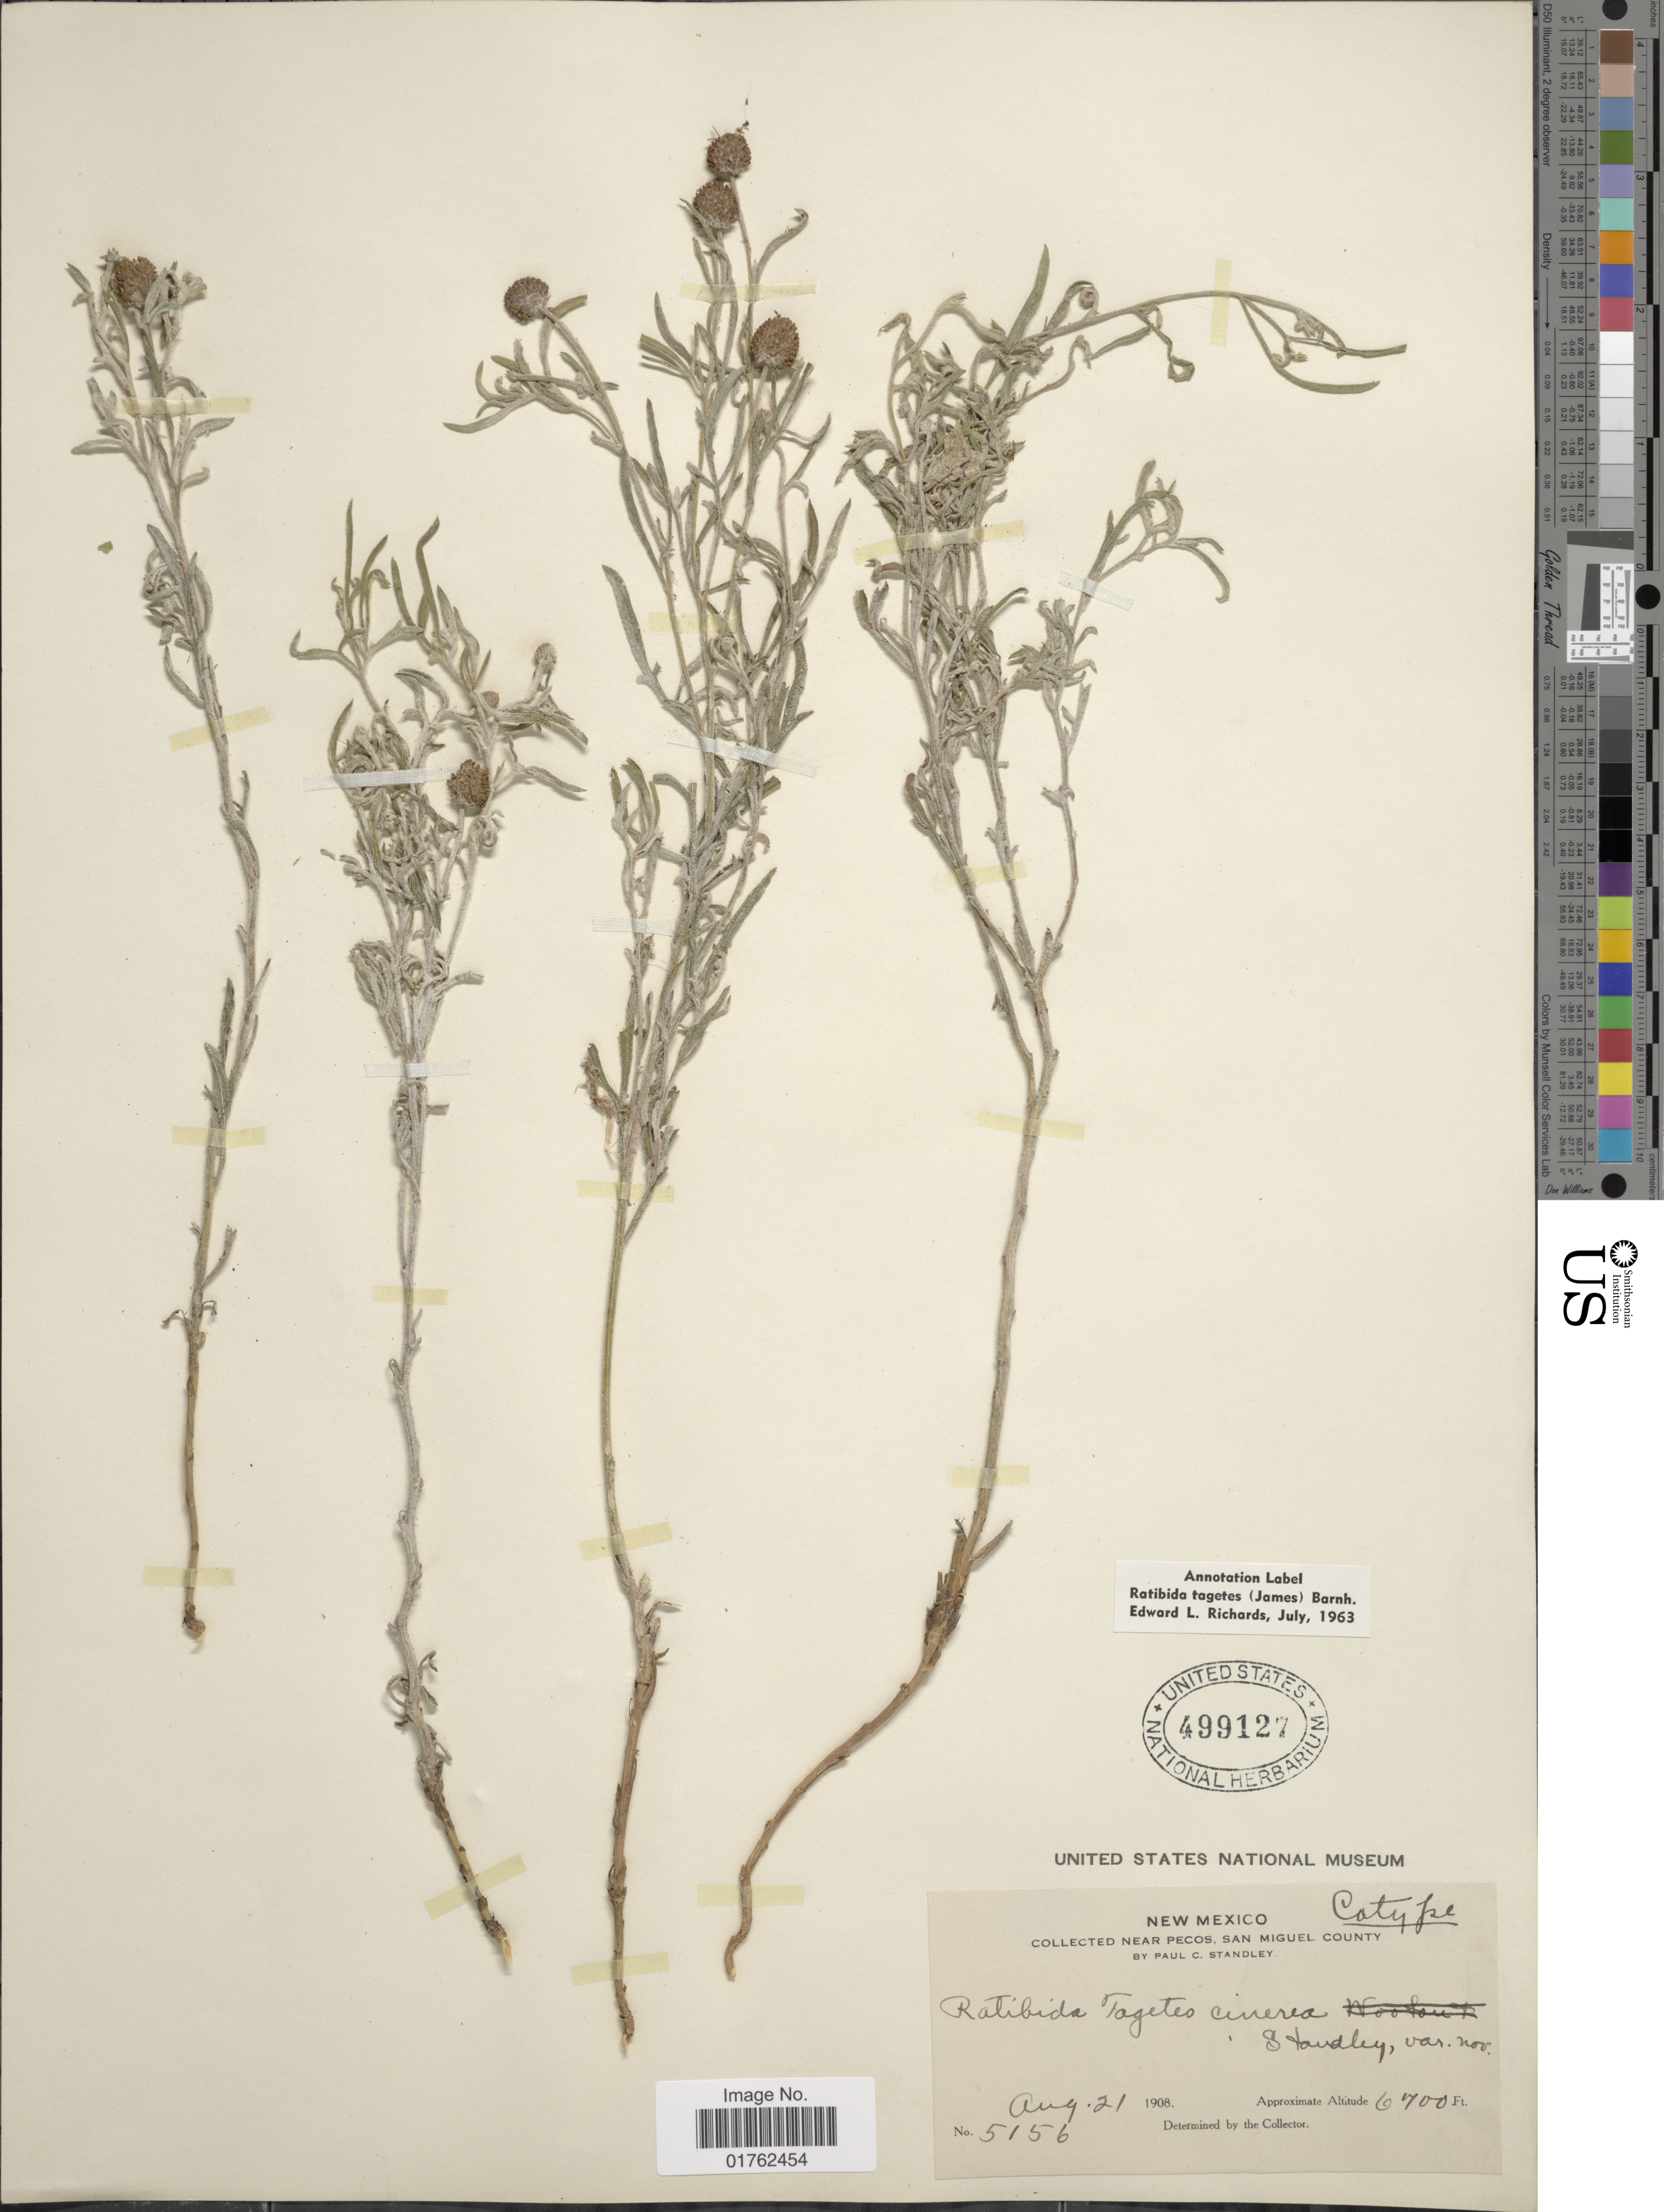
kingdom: Plantae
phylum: Tracheophyta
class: Magnoliopsida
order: Asterales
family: Asteraceae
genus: Ratibida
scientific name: Ratibida tagetes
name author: (James) Barnhart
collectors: P. C. Standley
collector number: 5156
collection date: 1908-08-21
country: United States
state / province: New Mexico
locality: Pecos, San Miguel County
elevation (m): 2042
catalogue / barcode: US 499127